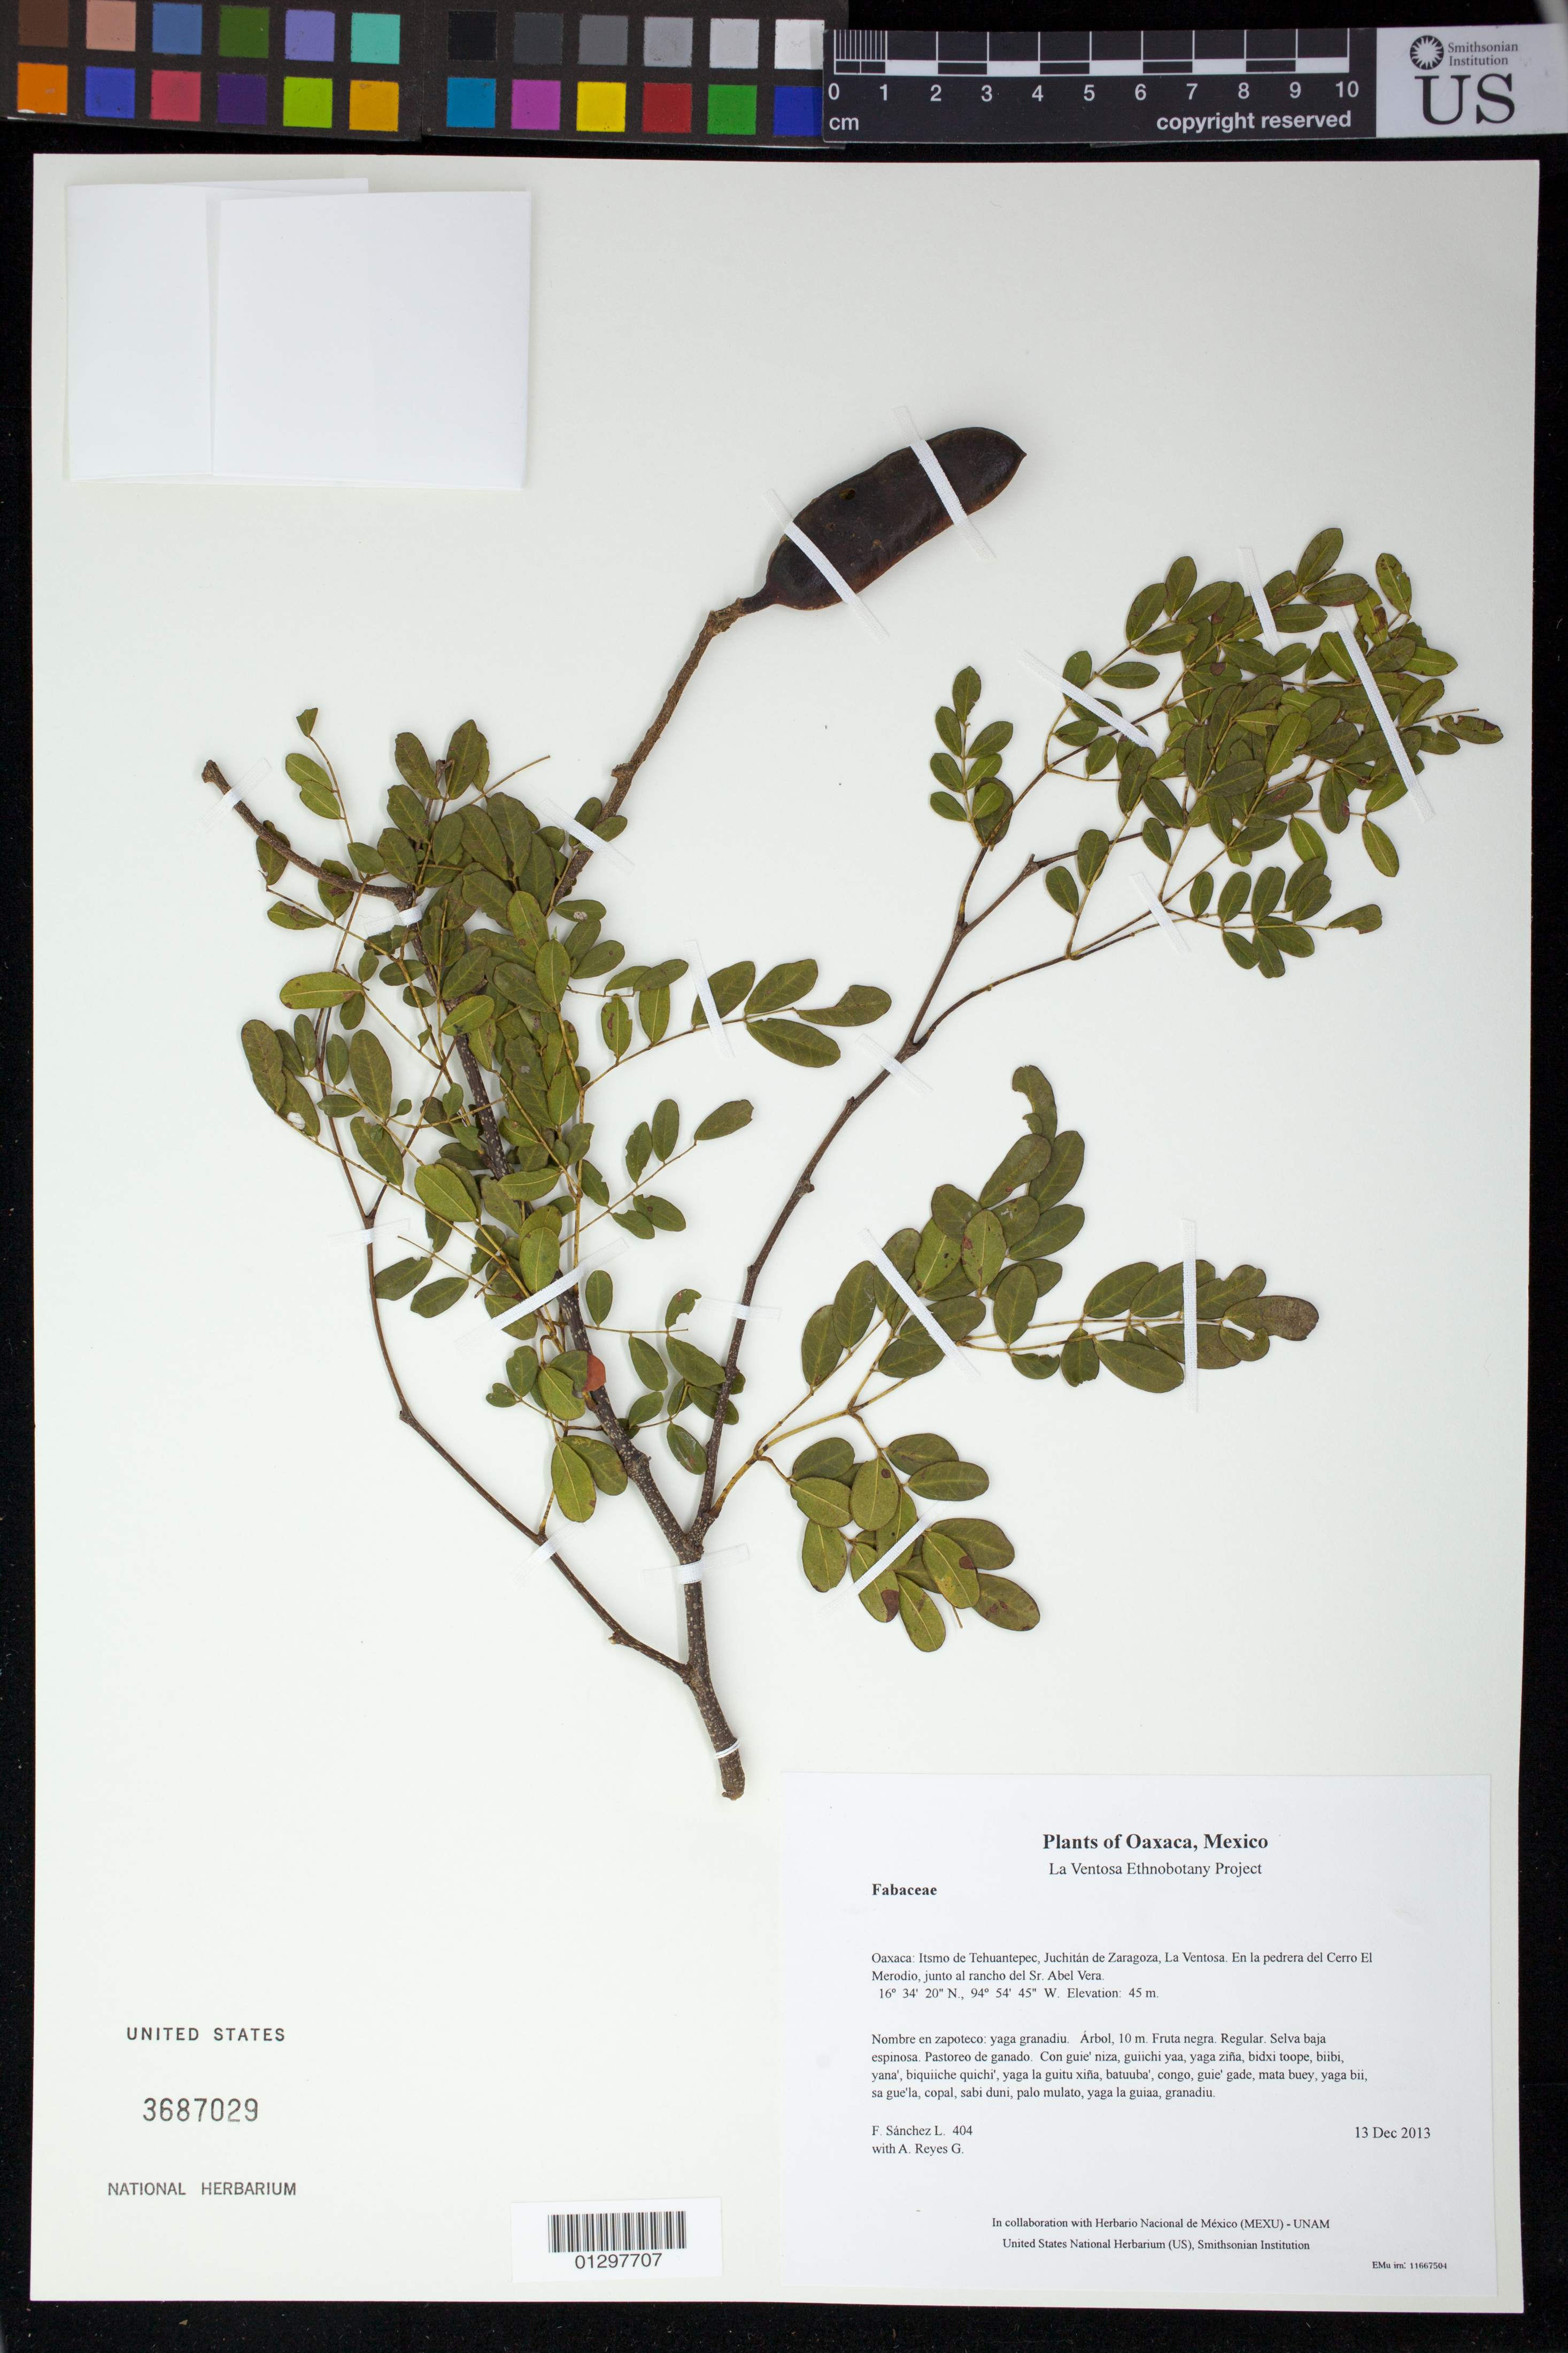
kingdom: Plantae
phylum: Tracheophyta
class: Magnoliopsida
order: Fabales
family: Fabaceae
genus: Libidibia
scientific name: Libidibia sclerocarpa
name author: (Standl.) Britton & Rose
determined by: Strong, Mark T., (BOT), Smithsonian Institution - National Museum of Natural History (UNITED STATES)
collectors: F. Sánchez L. & A. Reyes G.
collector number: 404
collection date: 2013-12-13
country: Mexico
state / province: Oaxaca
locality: Itsmo de Tehuantepec, Juchitán de Zaragoza, La Ventosa. En la pedrera del Cerro El Merodio, junto al rancho del Sr. Abel Vera.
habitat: Selva baja espinosa. Pastoreo de ganado.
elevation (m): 45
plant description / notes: JEBOT, MEXU, SERO, US; Yaga. 10 m. Cuaananaxhi nayaase. Nuu.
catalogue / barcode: US 3687029